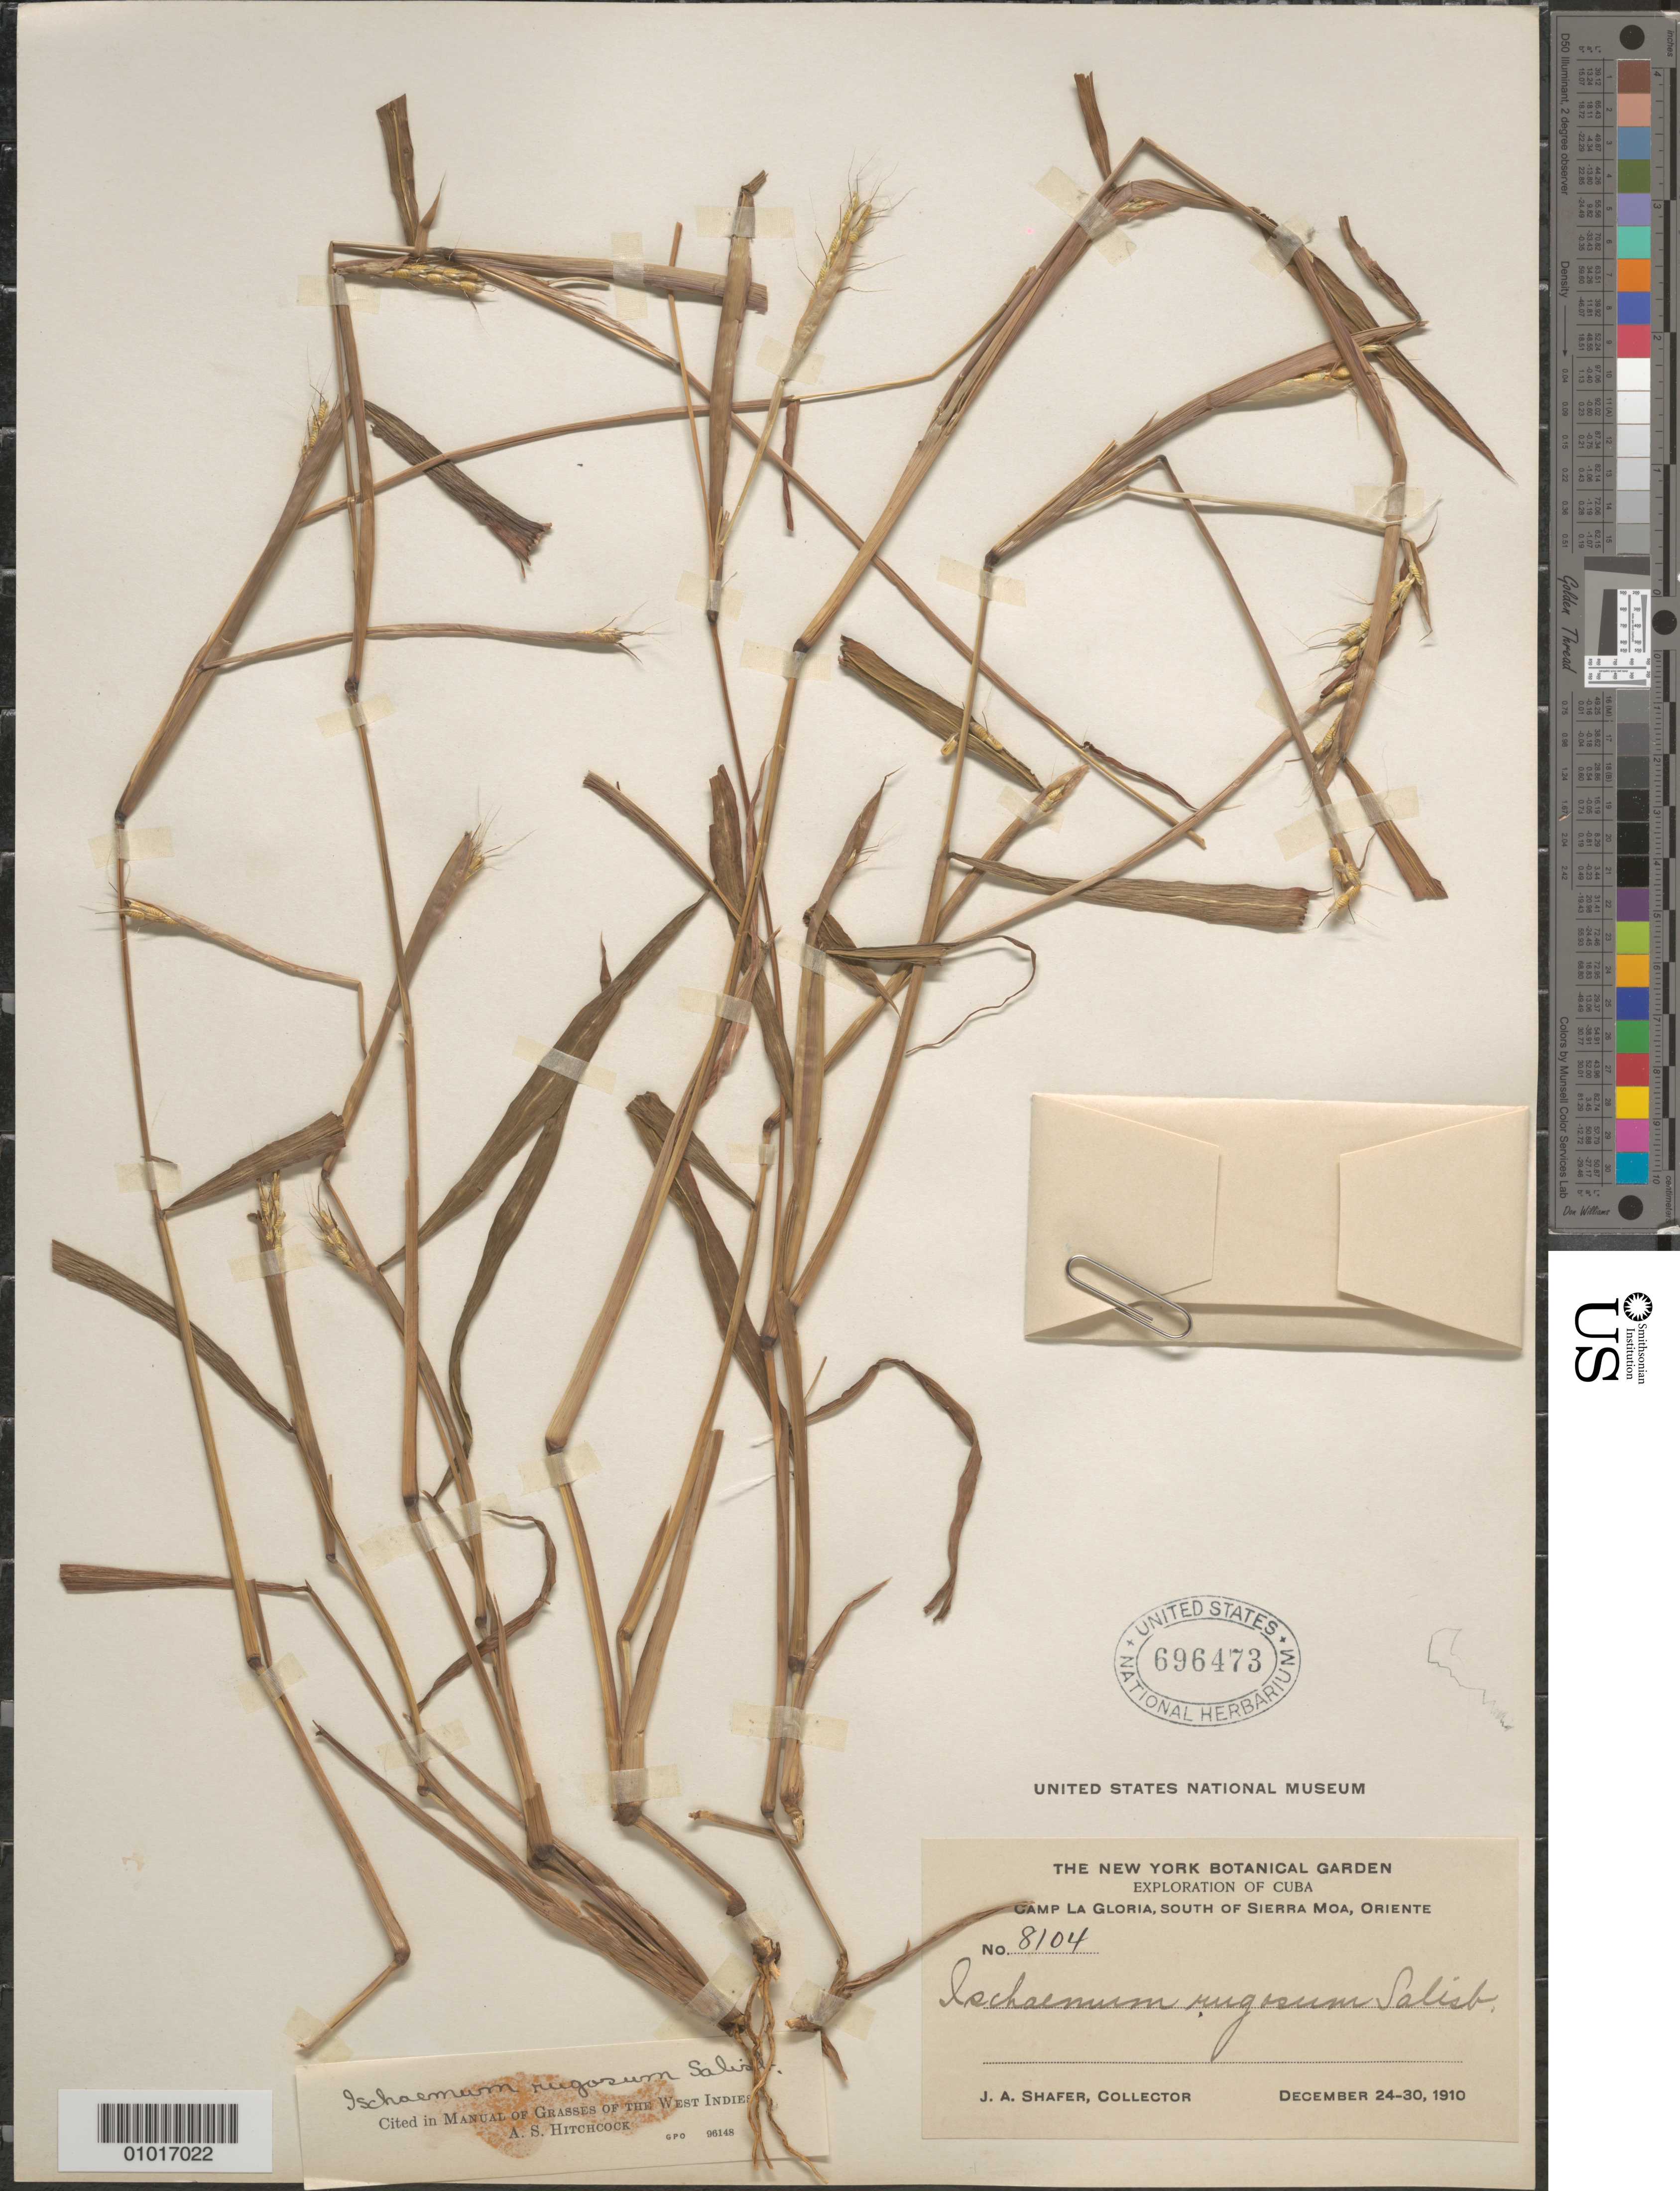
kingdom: Plantae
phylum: Tracheophyta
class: Liliopsida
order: Poales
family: Poaceae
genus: Ischaemum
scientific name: Ischaemum rugosum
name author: Salisb.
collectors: J. A. Shafer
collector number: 8104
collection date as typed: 24 Dec 1910 to 30 Dec 1910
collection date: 1910-12-24/1910-12-30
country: Cuba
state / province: Holguín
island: Cuba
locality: Camp La Gloria, South of Sierra Moa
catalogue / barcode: US 696473